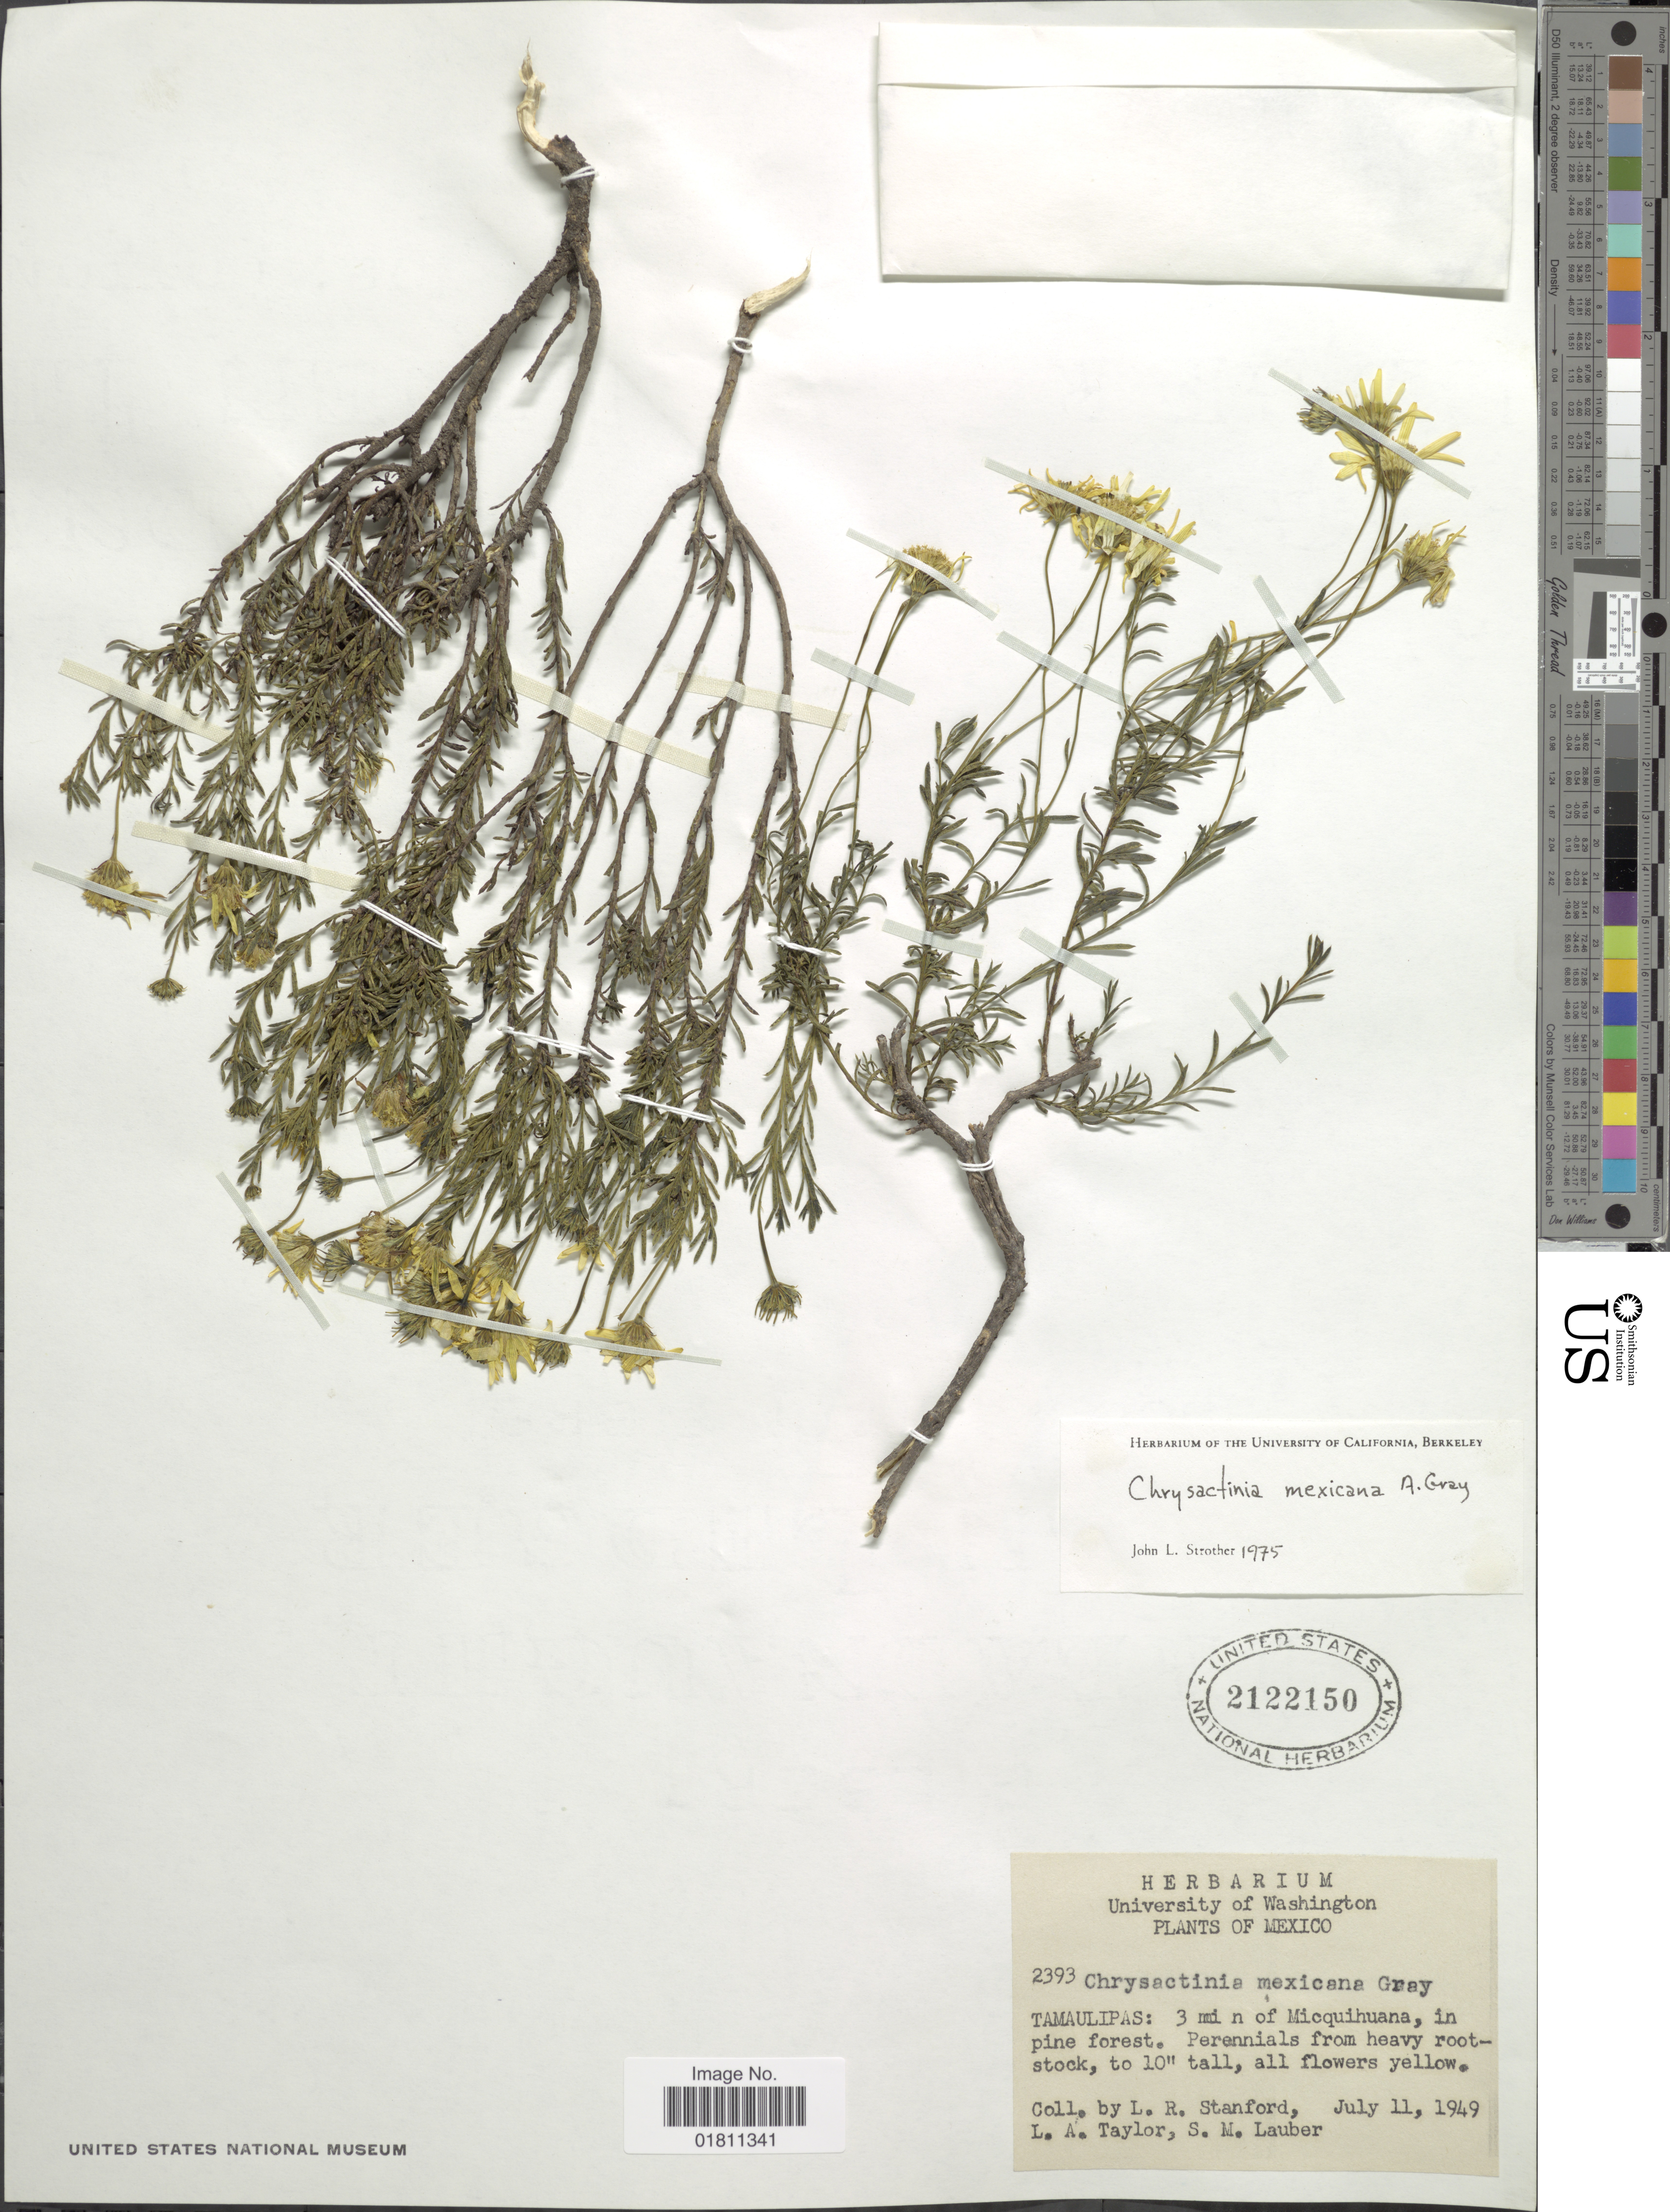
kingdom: Plantae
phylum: Tracheophyta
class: Magnoliopsida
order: Asterales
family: Asteraceae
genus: Chrysactinia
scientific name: Chrysactinia mexicana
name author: A. Gray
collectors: L. R. Stanford, L. A. Taylor & S. M. Lauber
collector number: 2393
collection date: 1949-07-11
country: Mexico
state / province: Tamaulipas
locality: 3 mi N of Micquihuana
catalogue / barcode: US 2122150